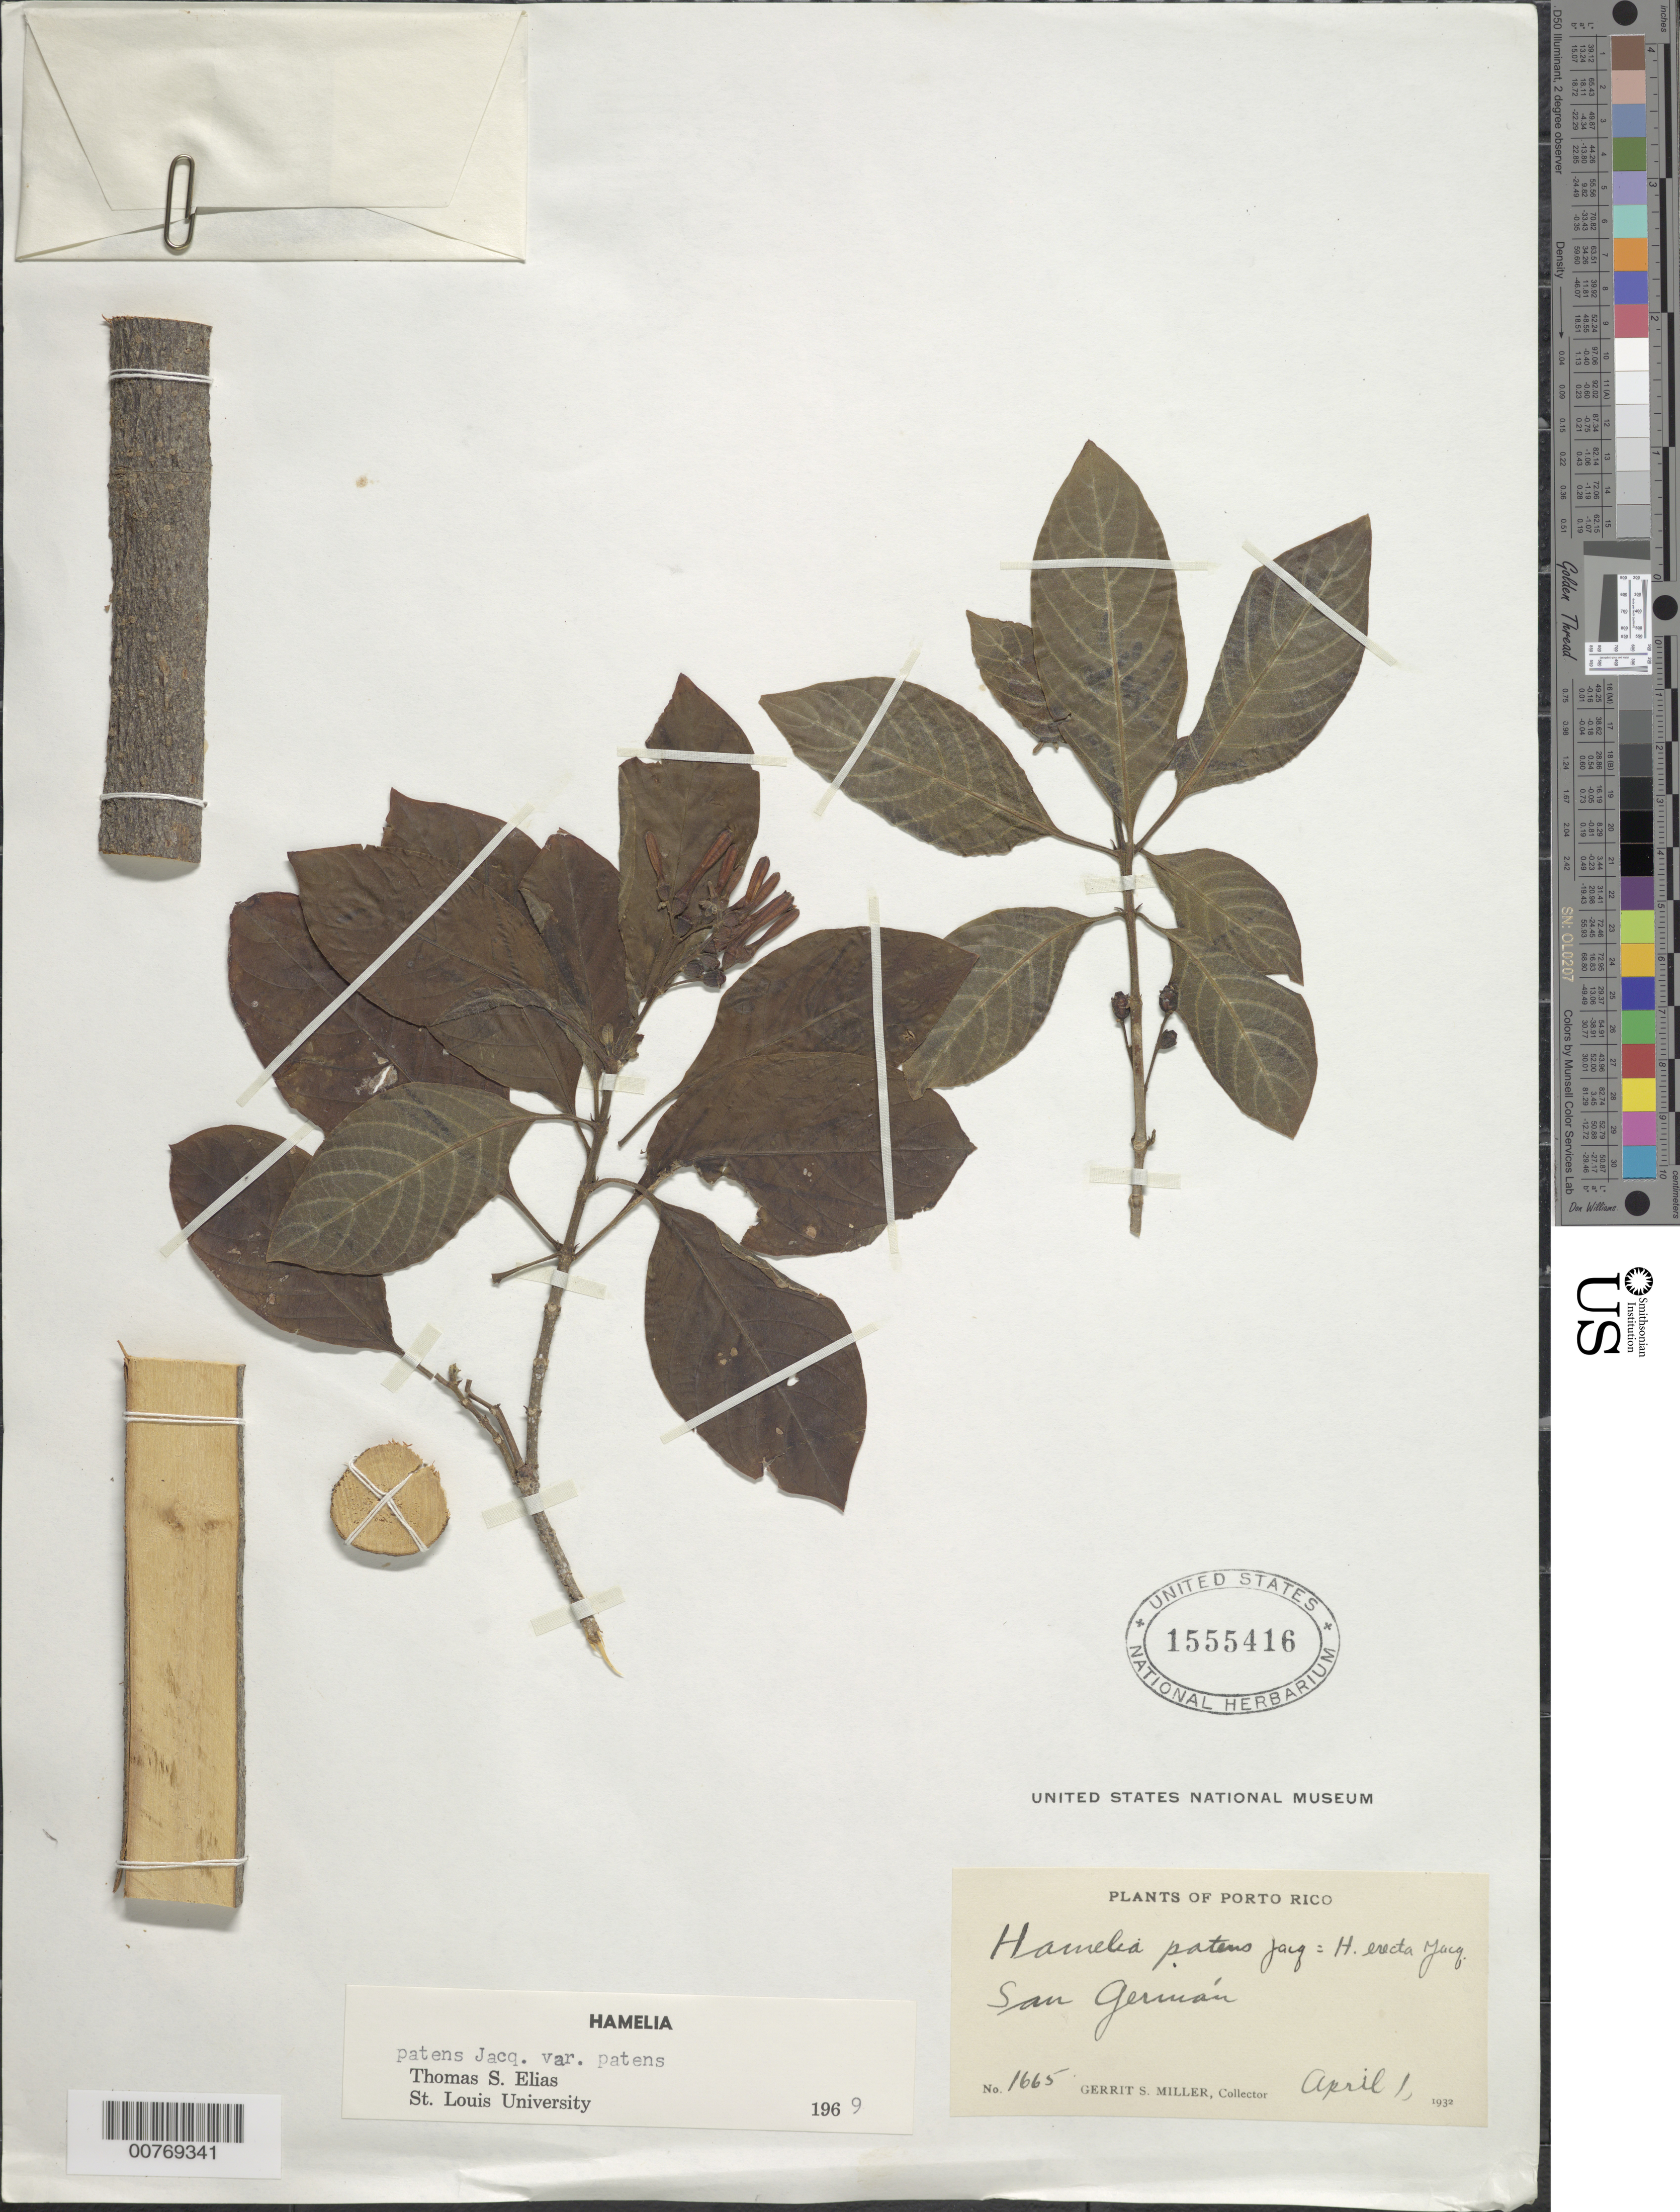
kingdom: Plantae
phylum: Tracheophyta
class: Magnoliopsida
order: Gentianales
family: Rubiaceae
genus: Hamelia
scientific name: Hamelia patens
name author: Jacq.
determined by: Acevedo-Rodríguez, P., (BOT), Smithsonian Institution - National Museum of Natural History (UNITED STATES)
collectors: G. S. Miller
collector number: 1665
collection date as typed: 01 Apr 1932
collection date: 1932-04-01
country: Puerto Rico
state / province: San Germán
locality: San Germán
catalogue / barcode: US 1555416